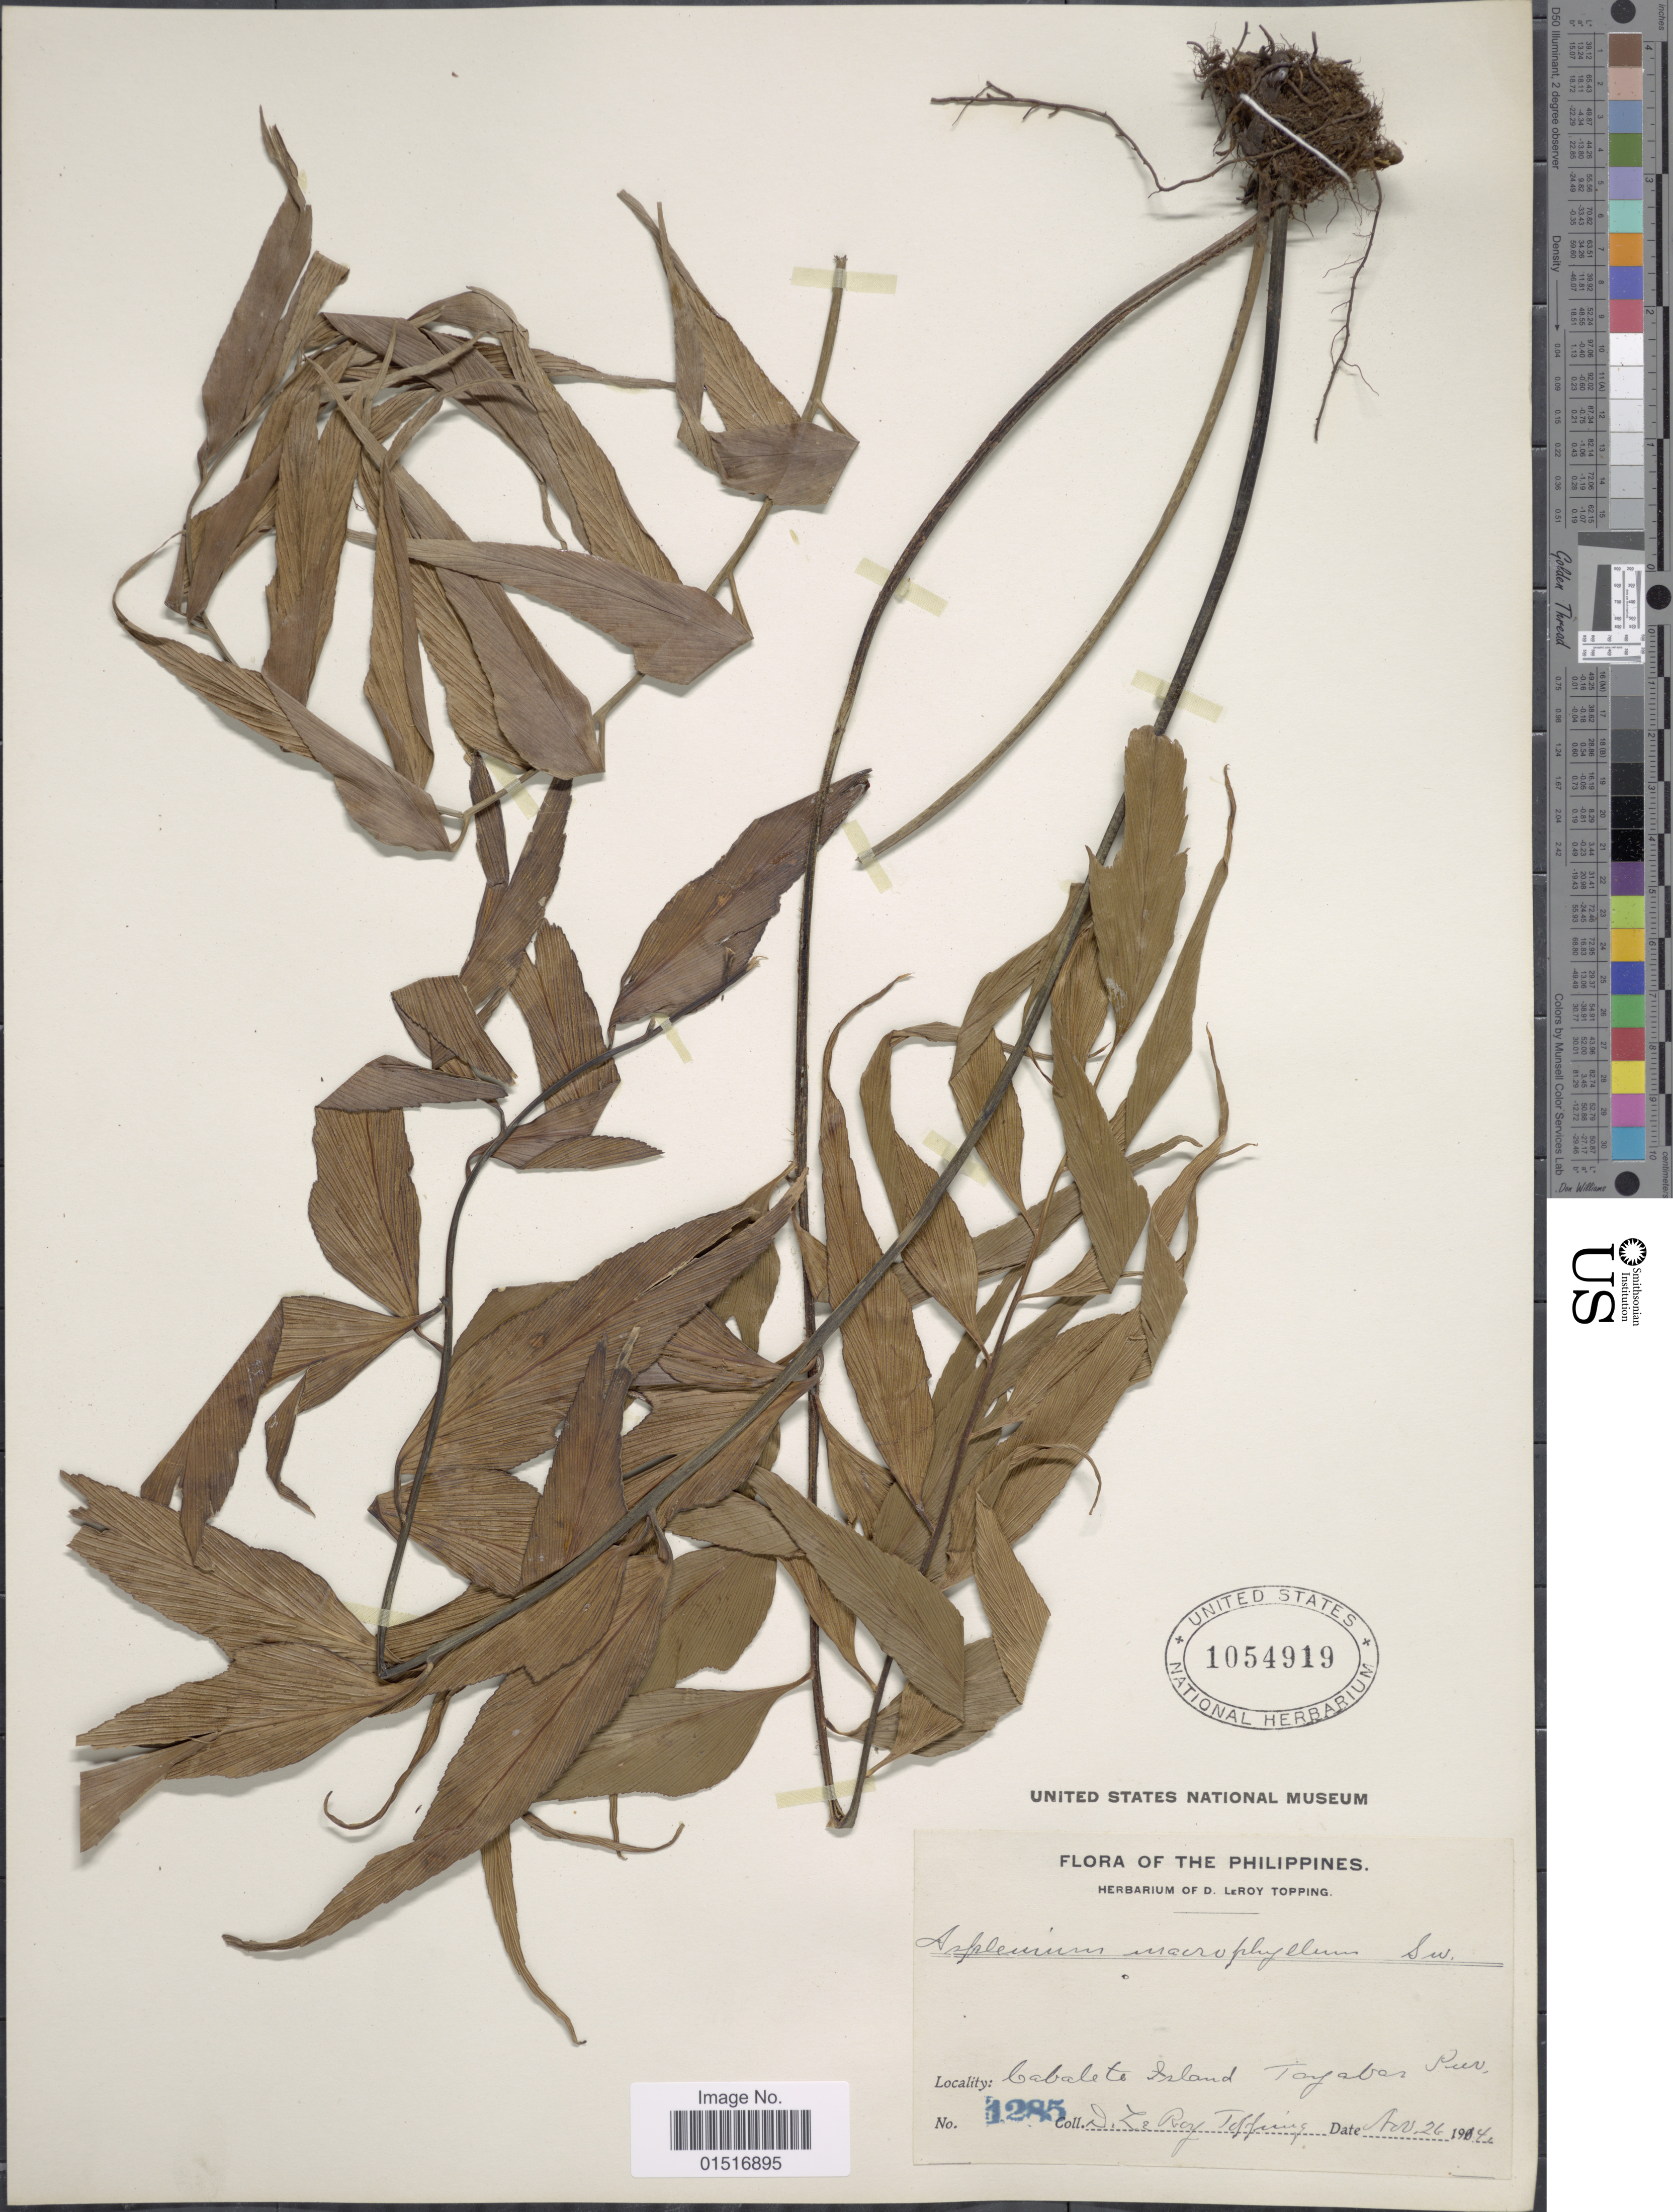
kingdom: Plantae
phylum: Tracheophyta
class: Polypodiopsida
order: Polypodiales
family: Aspleniaceae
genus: Asplenium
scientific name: Asplenium polyodon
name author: G. Forst.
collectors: D. L. Topping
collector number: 1285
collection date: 1914-11-26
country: Philippines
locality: Cagbalete island, Tayabas Prov.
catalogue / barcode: US 1054919